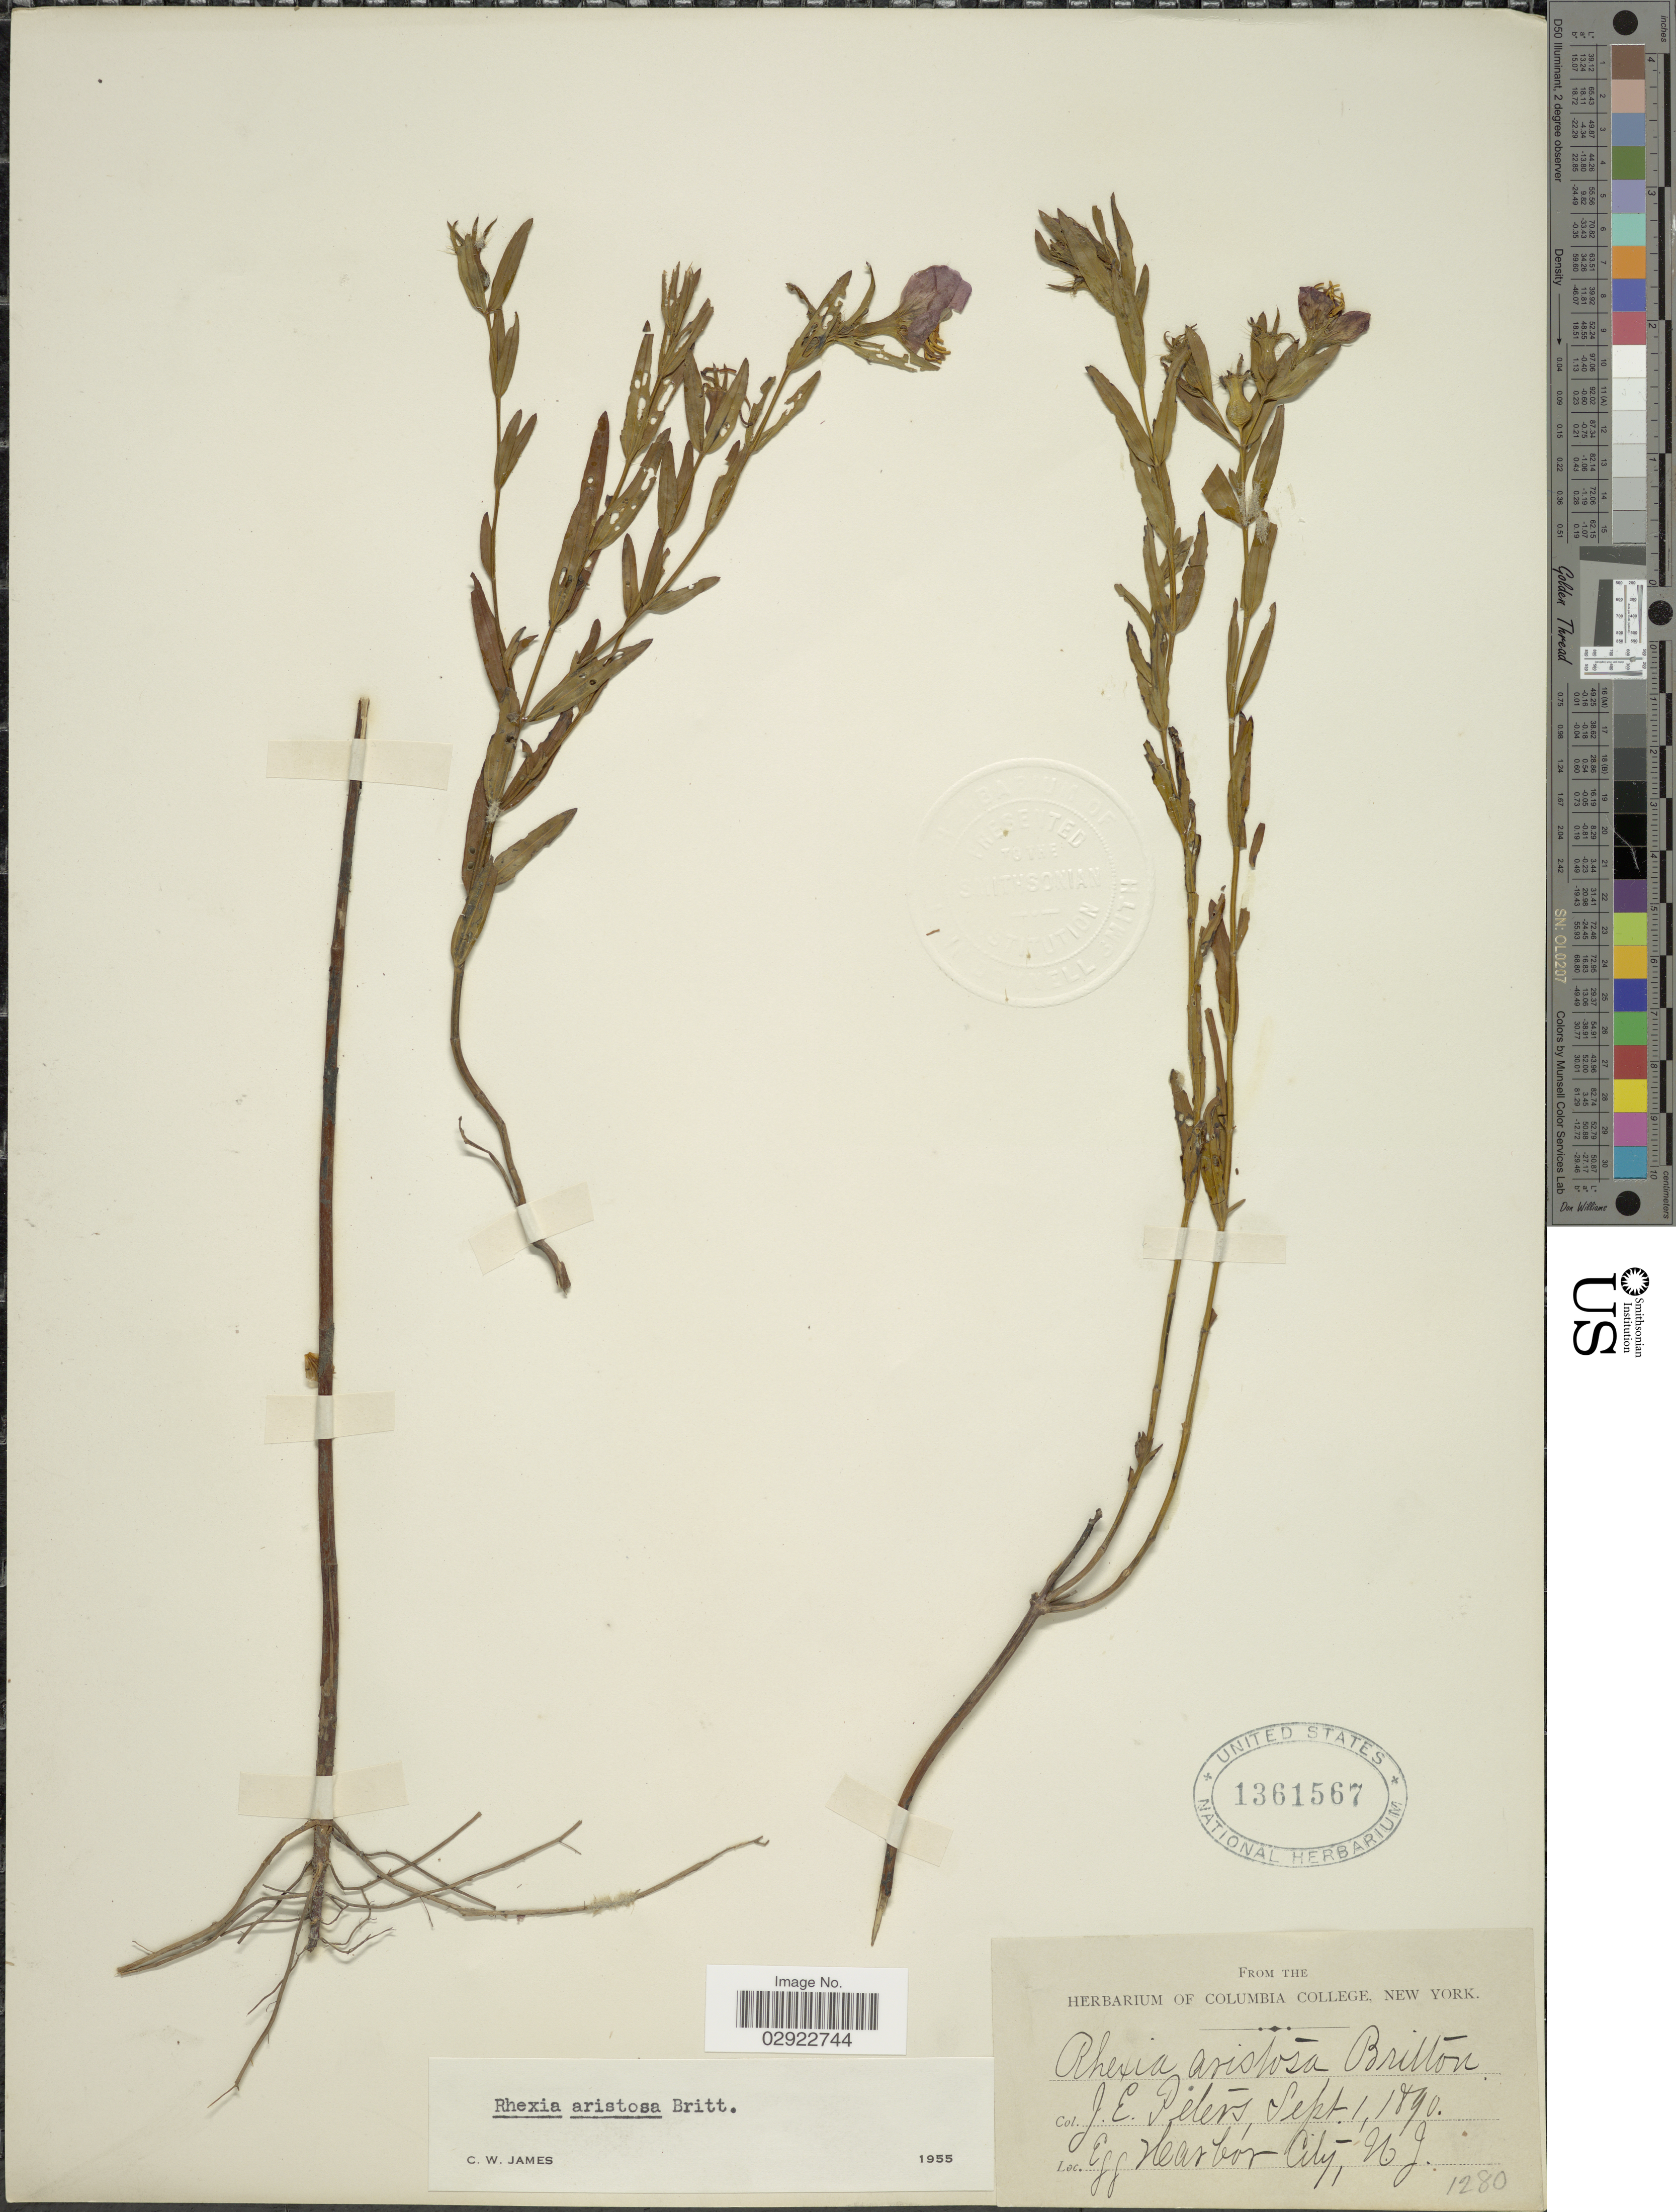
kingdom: Plantae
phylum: Tracheophyta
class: Magnoliopsida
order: Myrtales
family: Melastomataceae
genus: Rhexia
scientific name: Rhexia aristosa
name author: Britton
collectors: J. Peters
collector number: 1280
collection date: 1890-09-01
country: United States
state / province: New Jersey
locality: Egg Harbor City.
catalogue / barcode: US 1361567